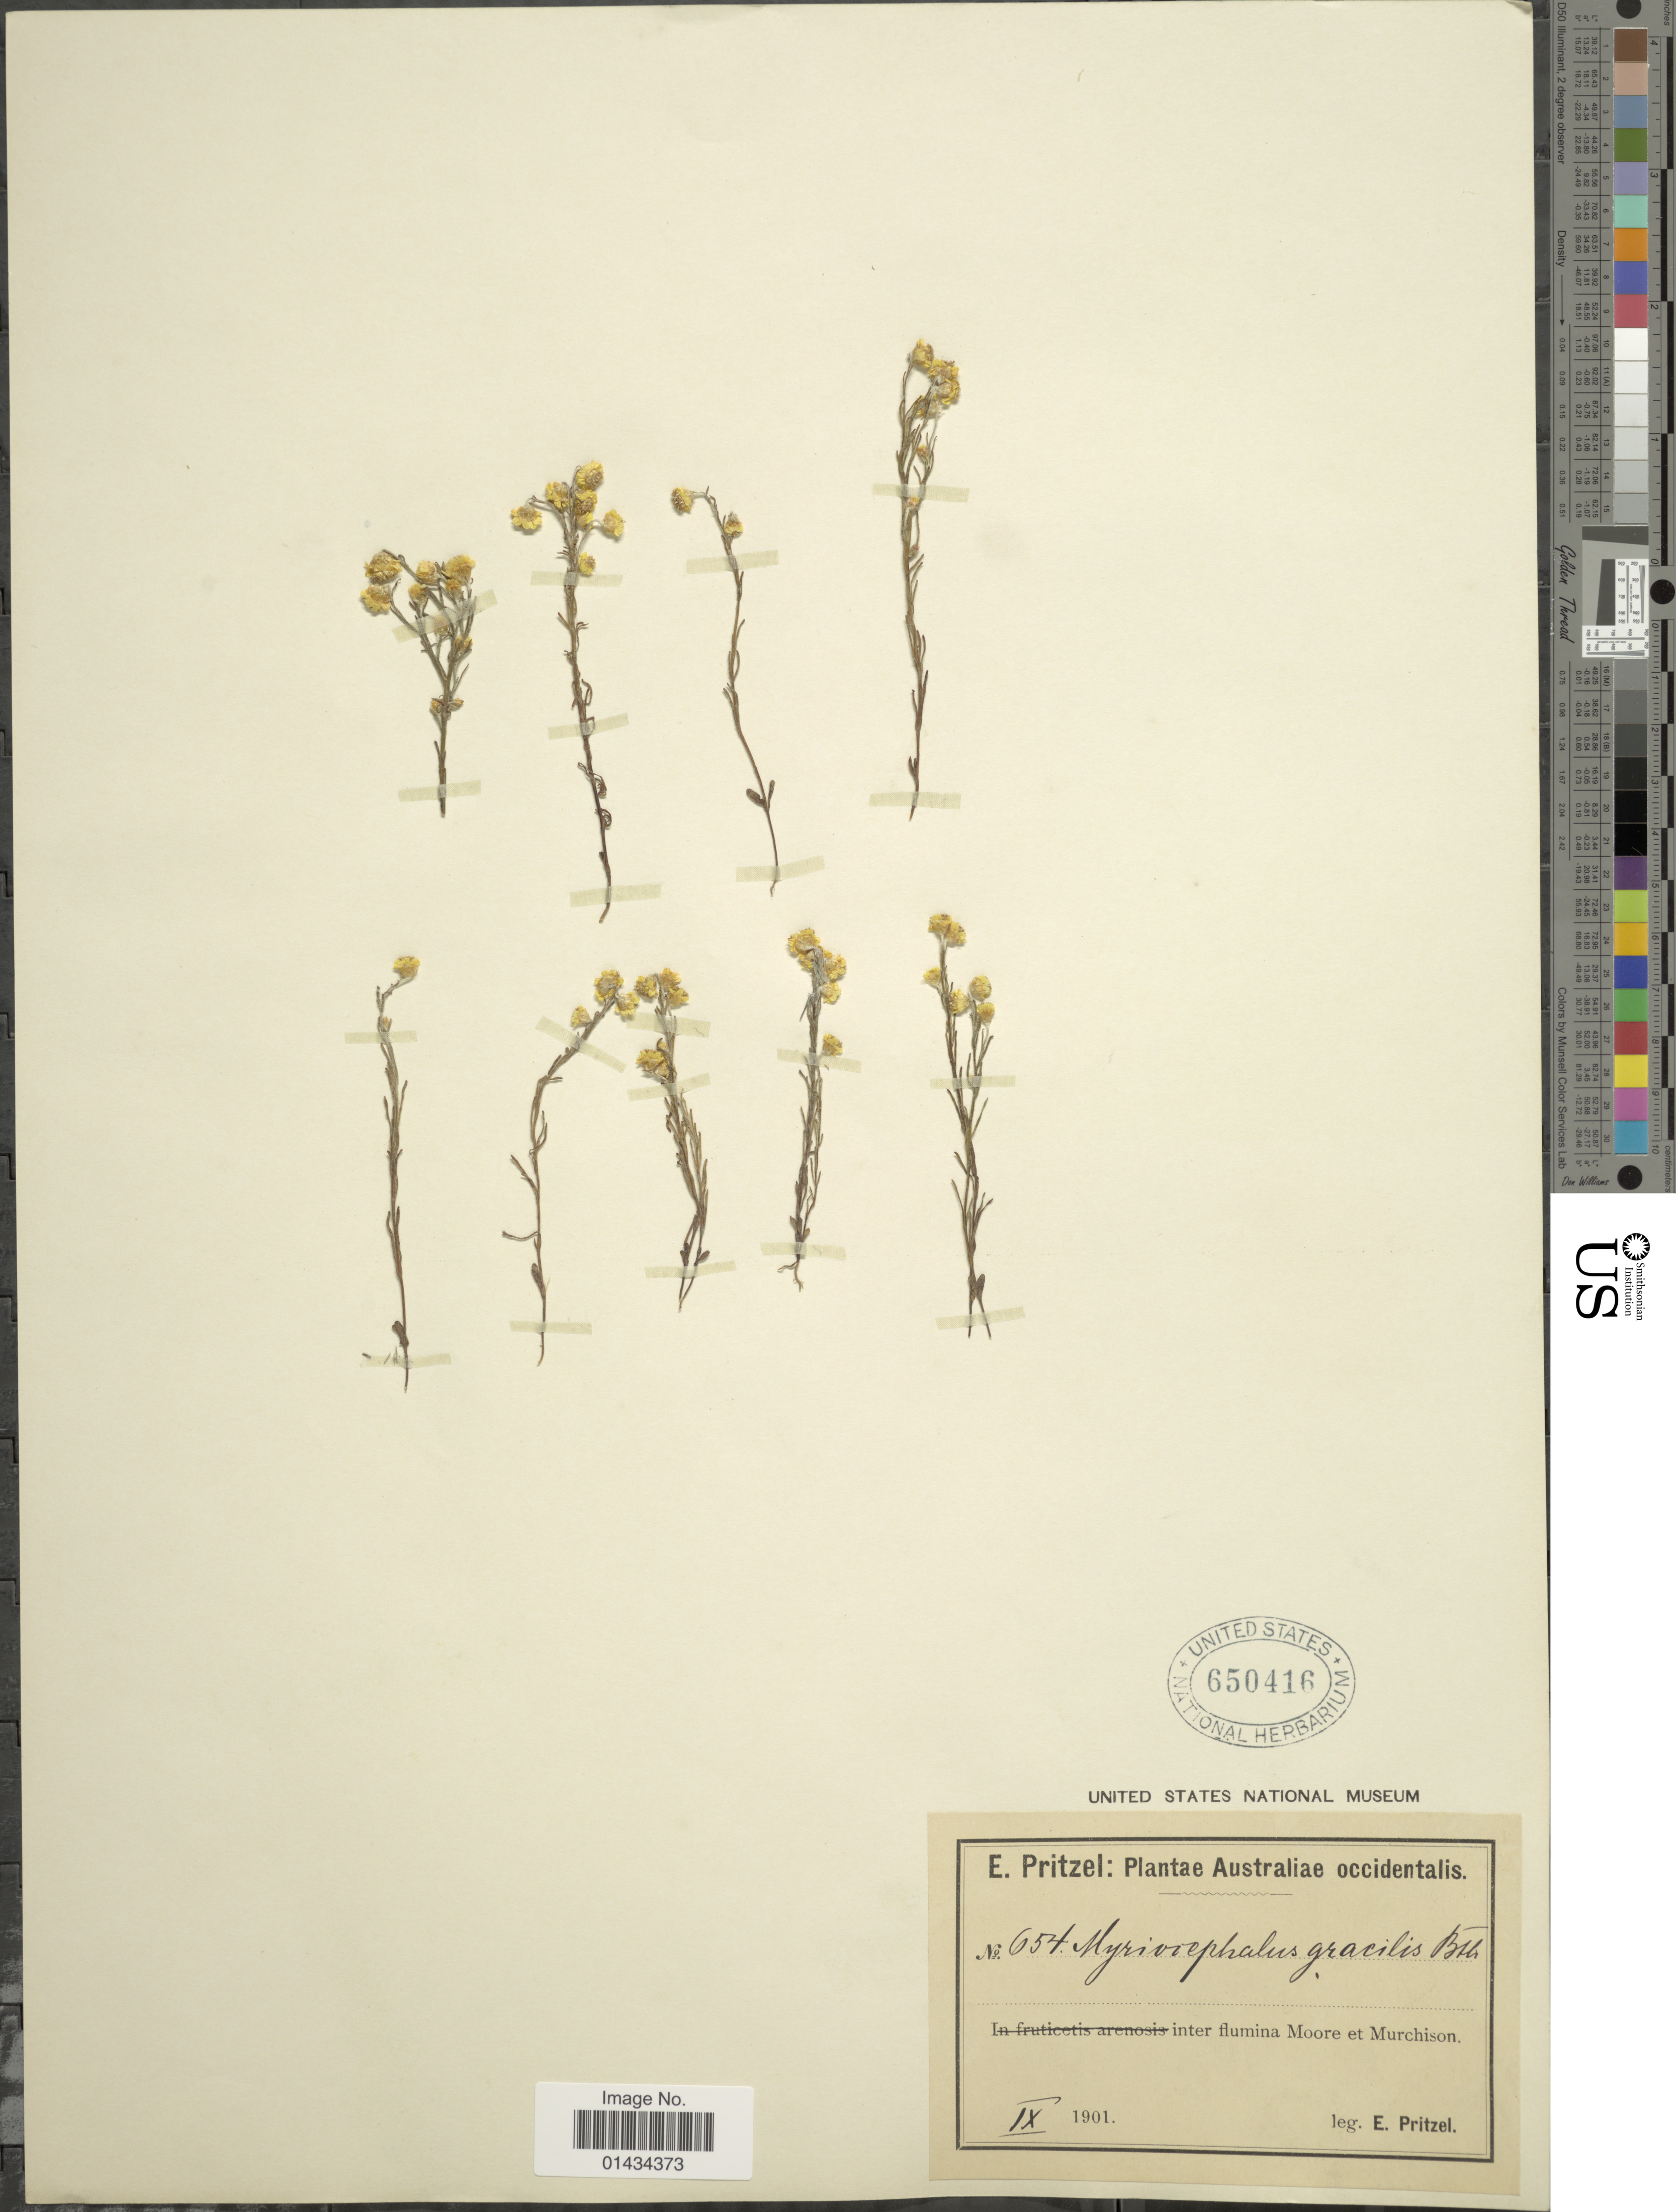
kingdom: Plantae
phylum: Tracheophyta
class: Magnoliopsida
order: Asterales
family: Asteraceae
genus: Myriocephalus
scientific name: Myriocephalus gracelis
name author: (A. Gray) Benth.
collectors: E. G. Pritzel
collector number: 654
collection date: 1901-09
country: Australia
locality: inter flumina Moore et Murchison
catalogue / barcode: US 650416